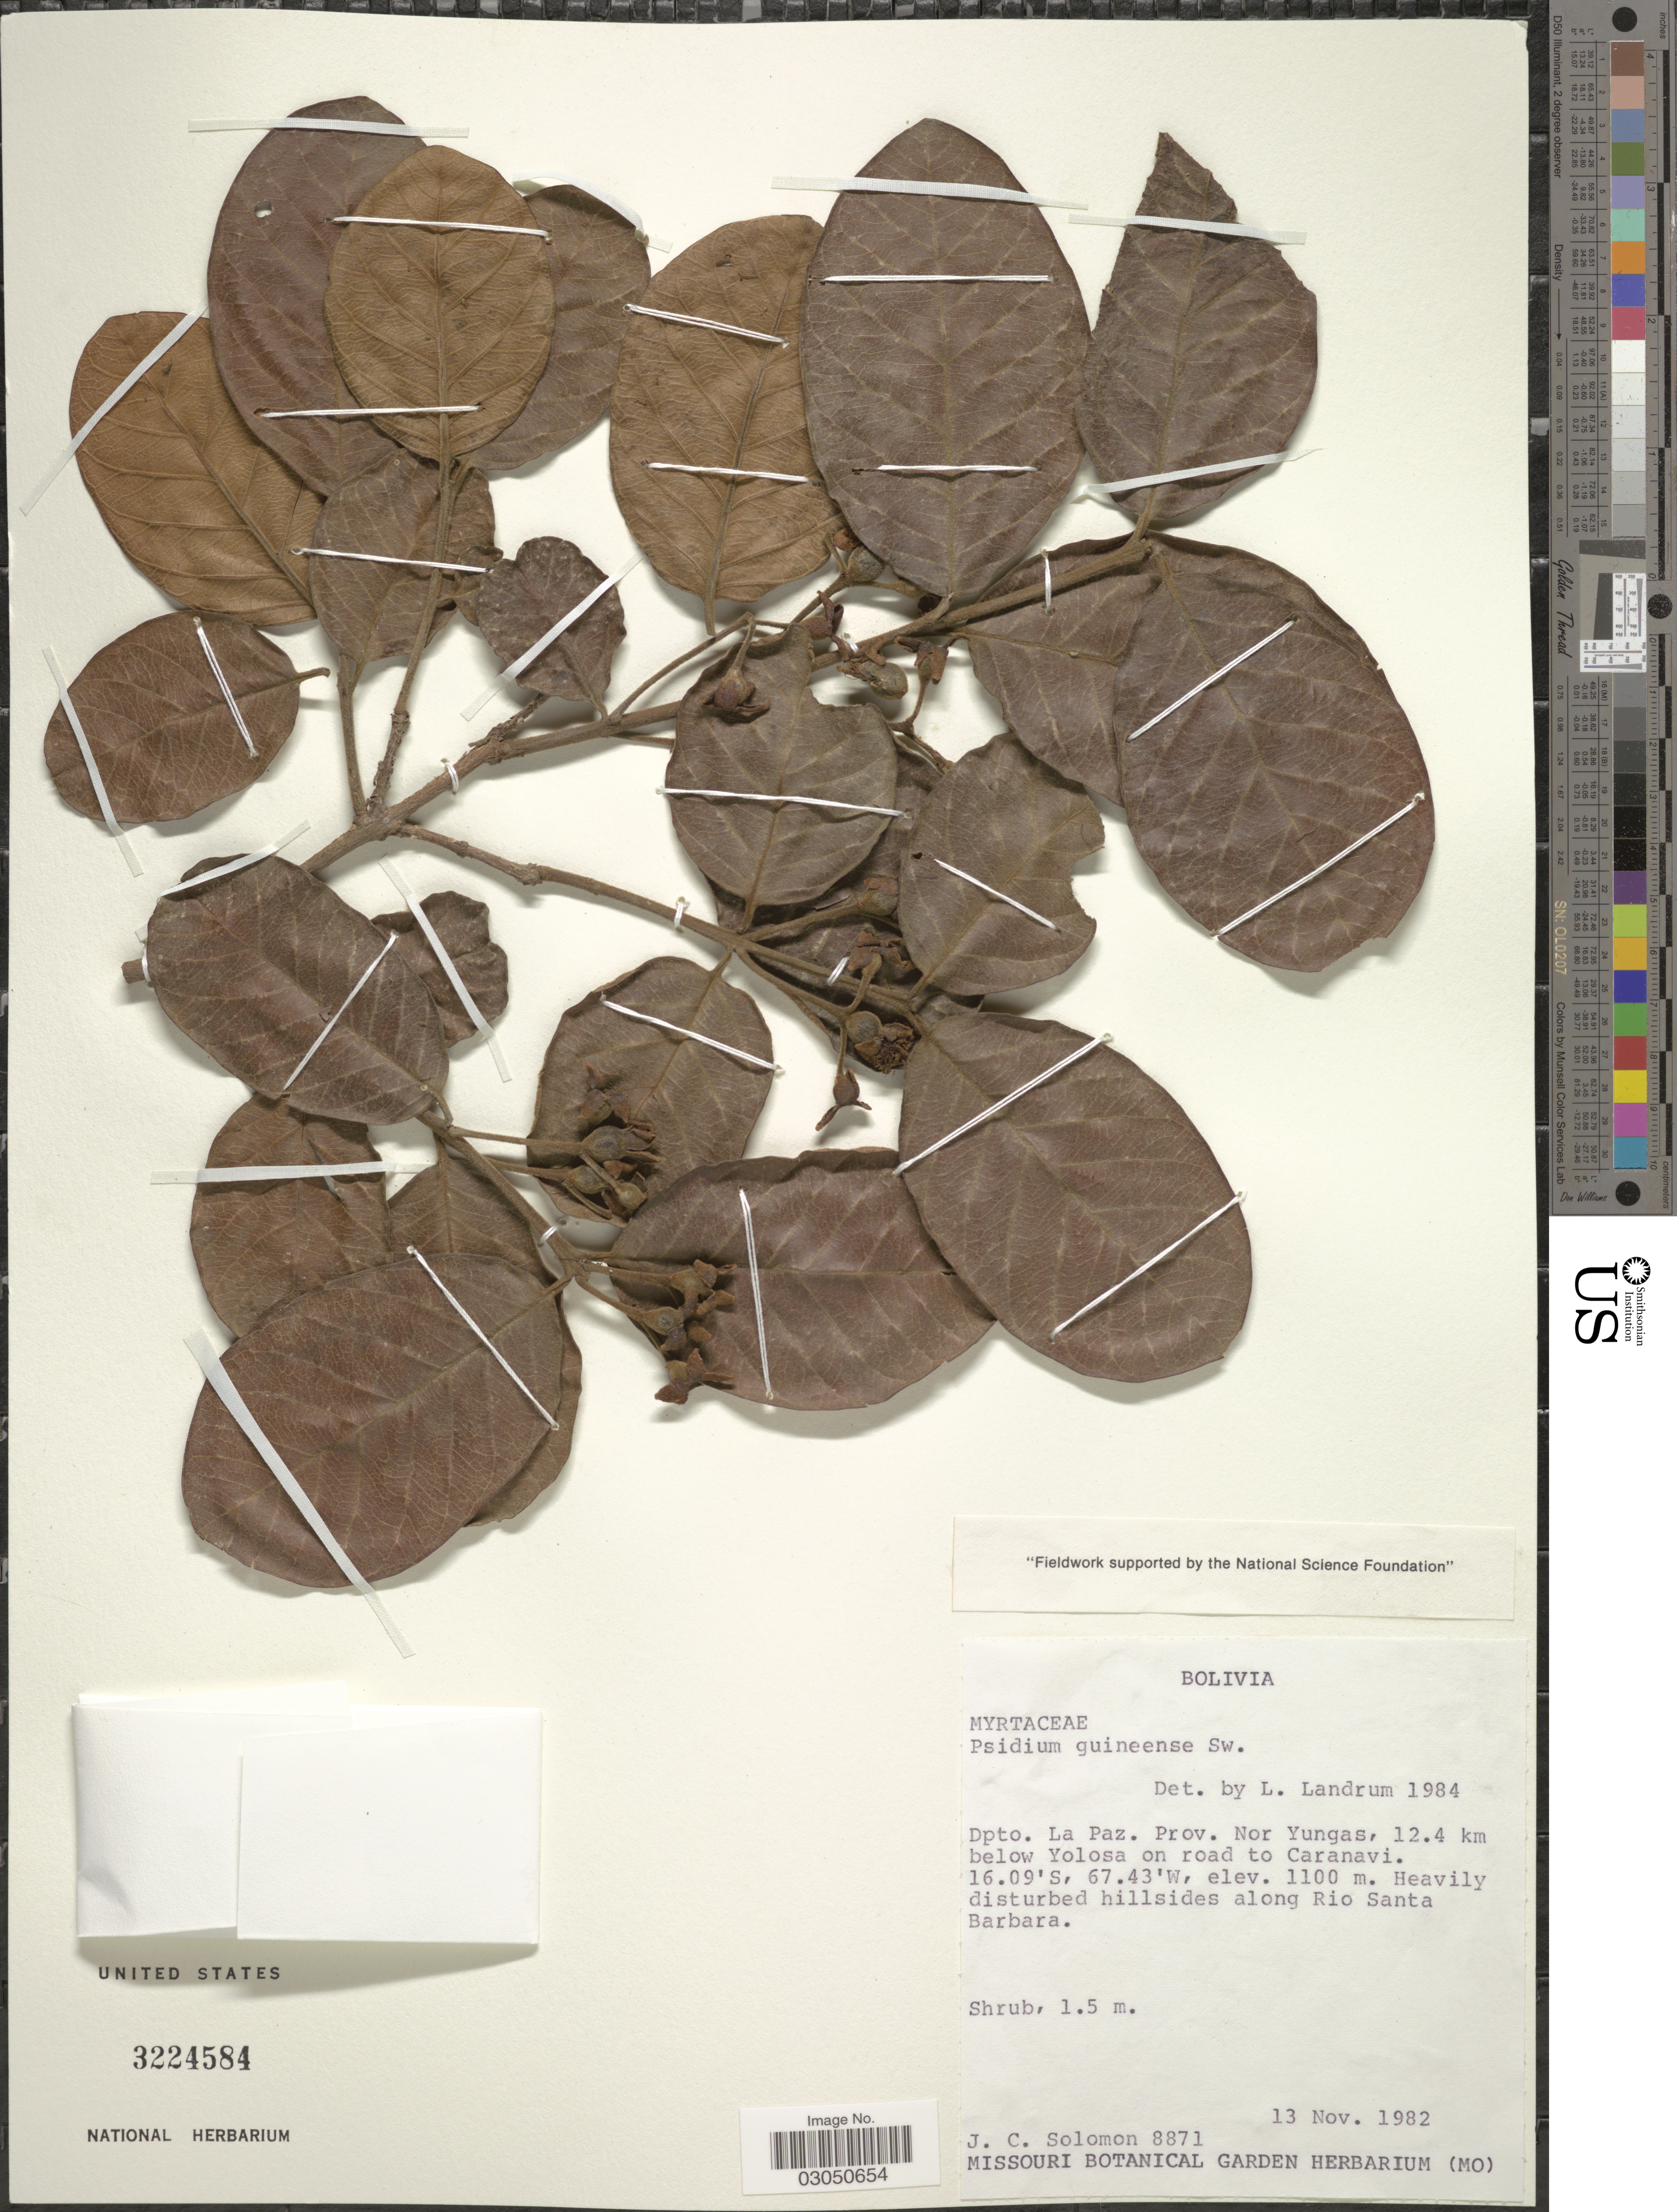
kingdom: Plantae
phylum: Tracheophyta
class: Magnoliopsida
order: Myrtales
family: Myrtaceae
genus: Psidium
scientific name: Psidium guineense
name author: Sw.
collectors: J. C. Solomon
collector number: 8871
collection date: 1982-11-13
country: Bolivia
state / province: La Paz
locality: Dpto. La Paz. Prov. Nor Yungas, 12.4 km below Yolosa on road to Caranavi. Heavily disturbed hillsides along Rio Santa Barbara.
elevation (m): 1100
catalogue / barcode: US 3224584